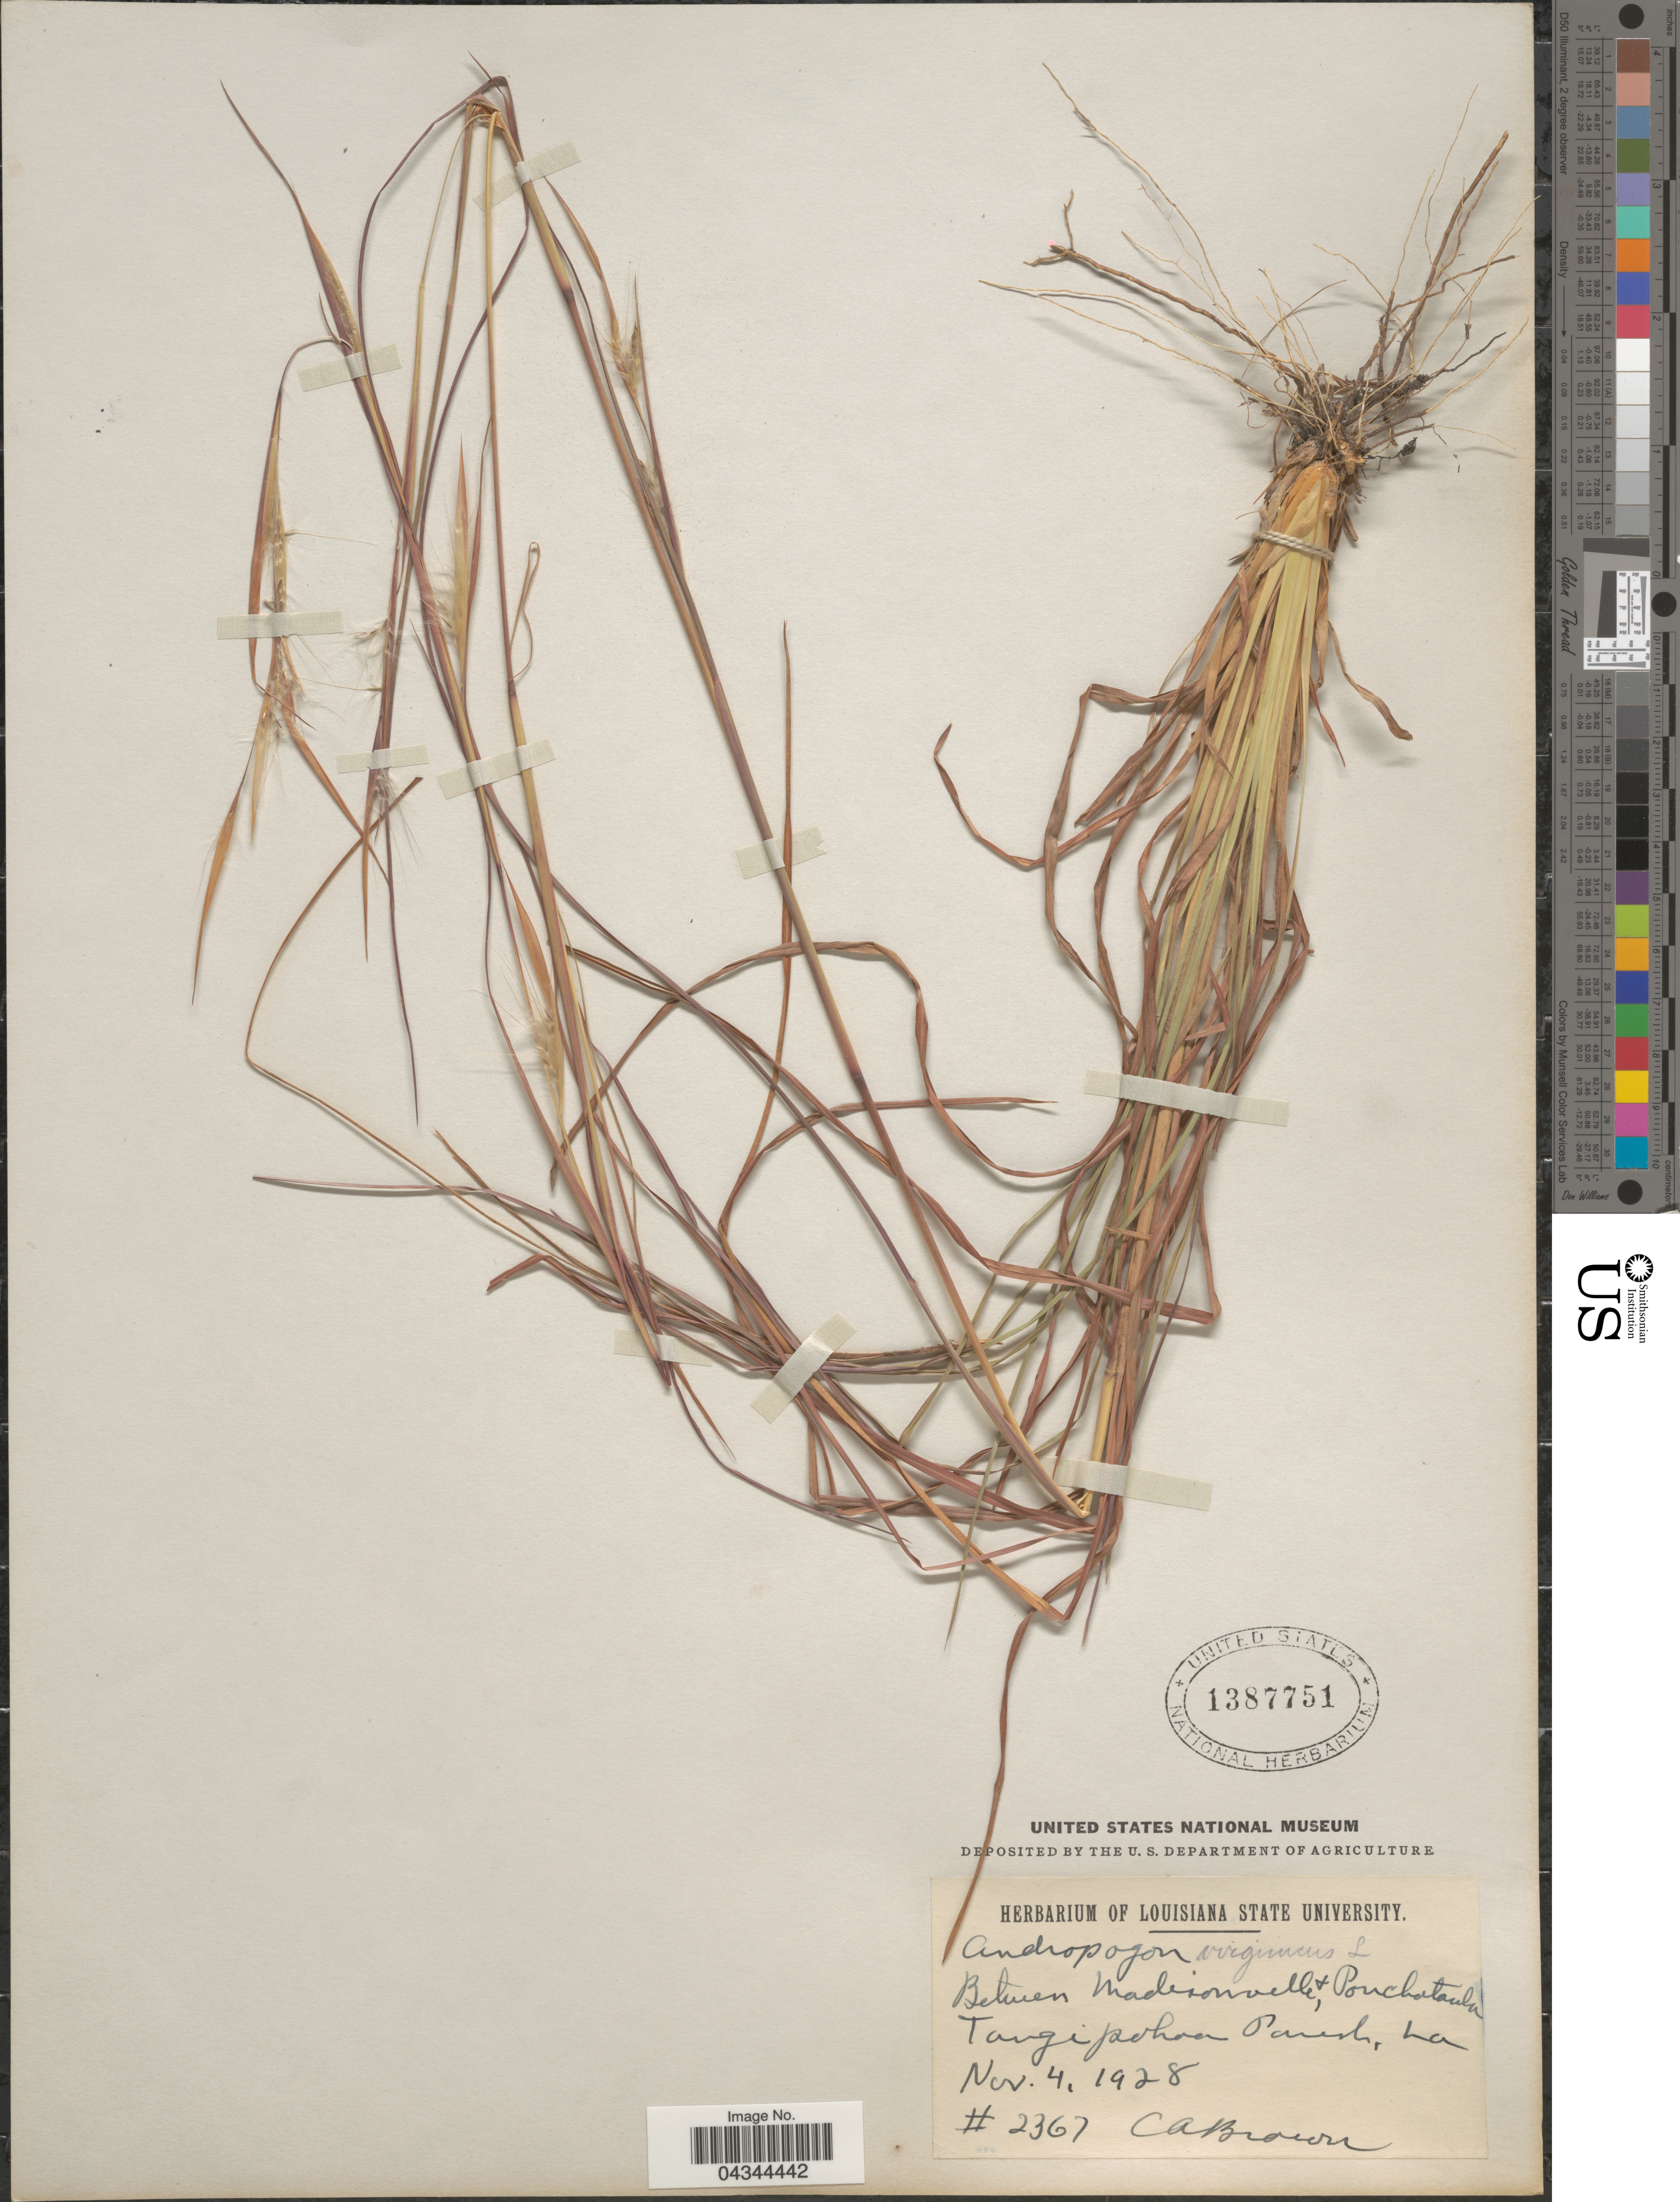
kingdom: Plantae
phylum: Tracheophyta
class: Liliopsida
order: Poales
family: Poaceae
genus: Andropogon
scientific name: Andropogon virginicus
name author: L.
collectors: C. A. Brown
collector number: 2367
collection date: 1928-11-04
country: United States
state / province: Louisiana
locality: Between Madisonville + Ponchatoula. Tangipohoa Parish.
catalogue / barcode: US 1387751